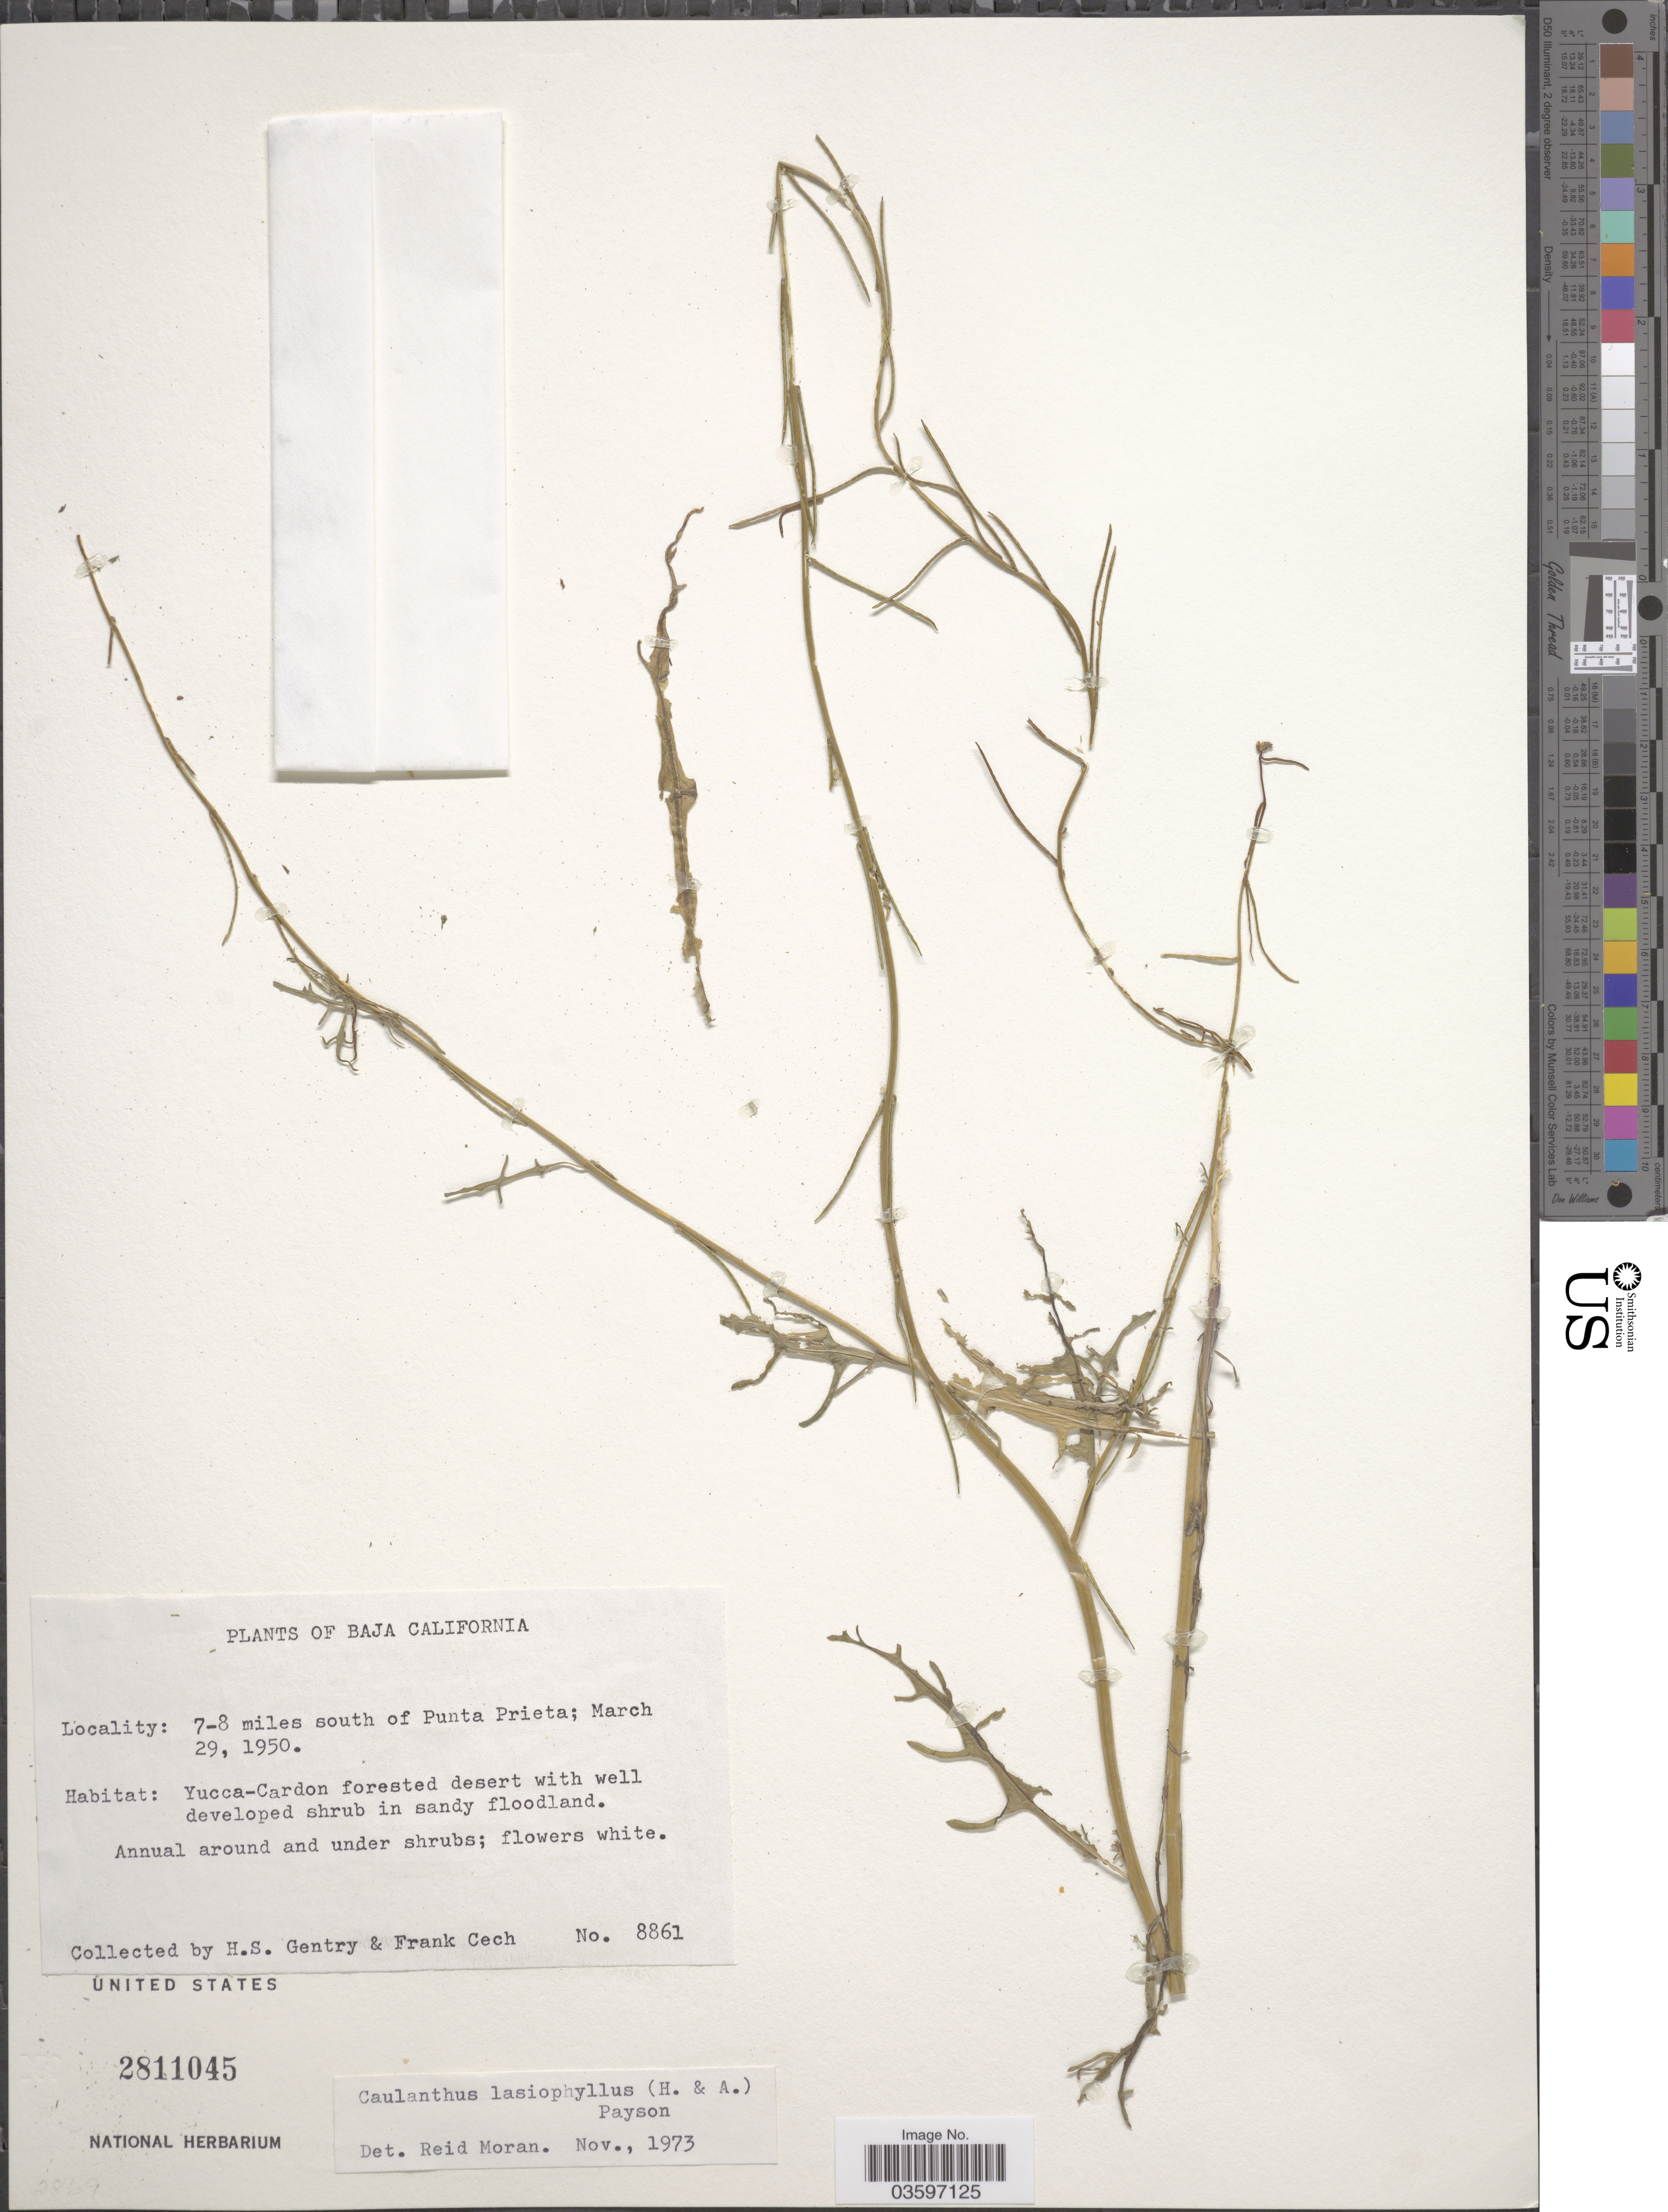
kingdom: Plantae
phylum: Tracheophyta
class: Magnoliopsida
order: Brassicales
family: Brassicaceae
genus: Caulanthus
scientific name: Caulanthus lasiophyllus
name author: (Hook. & Arn.) Payson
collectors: H. S. Gentry & F. Cech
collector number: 8861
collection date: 1950-03-29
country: Mexico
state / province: Baja California Norte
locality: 7-8 miles south of Punta Prieta. Yucca-Cardon forested desert with well developed shrub in sandy floodland.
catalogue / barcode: US 2811045